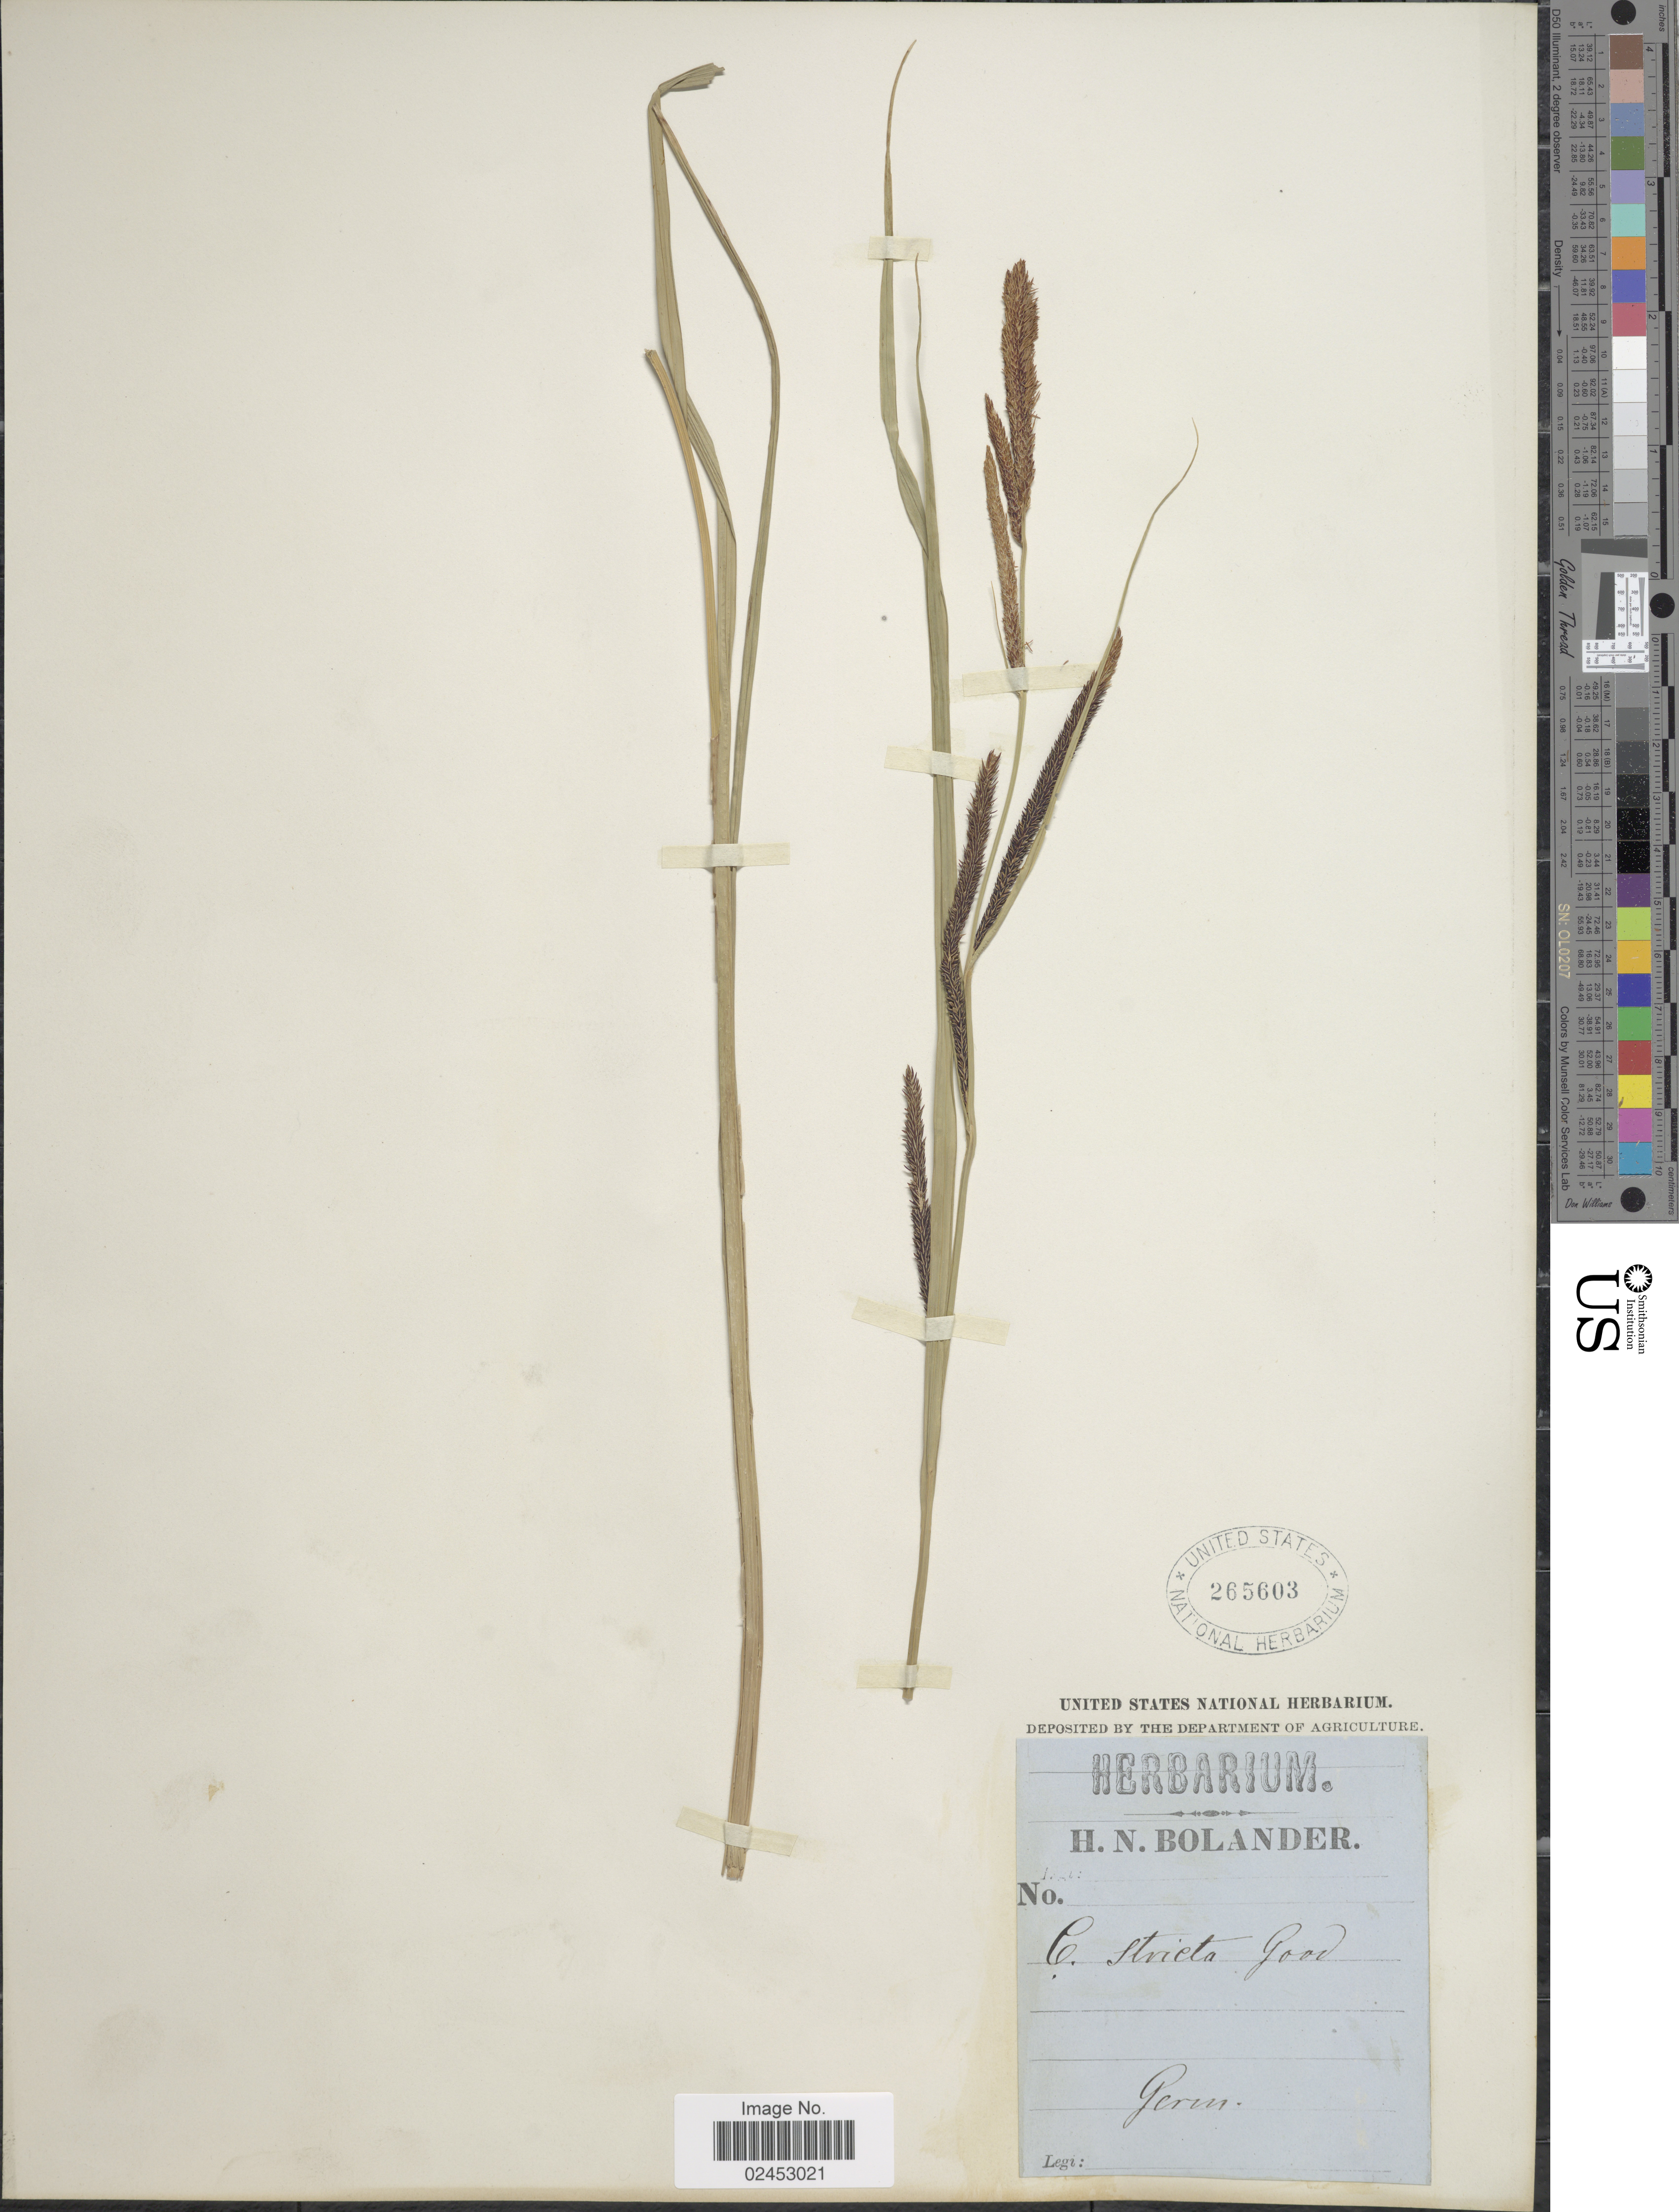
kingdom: Plantae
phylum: Tracheophyta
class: Liliopsida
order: Poales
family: Cyperaceae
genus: Carex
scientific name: Carex stricta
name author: Lam.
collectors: H. N. Bolander (herbarium)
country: Germany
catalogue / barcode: US 265603